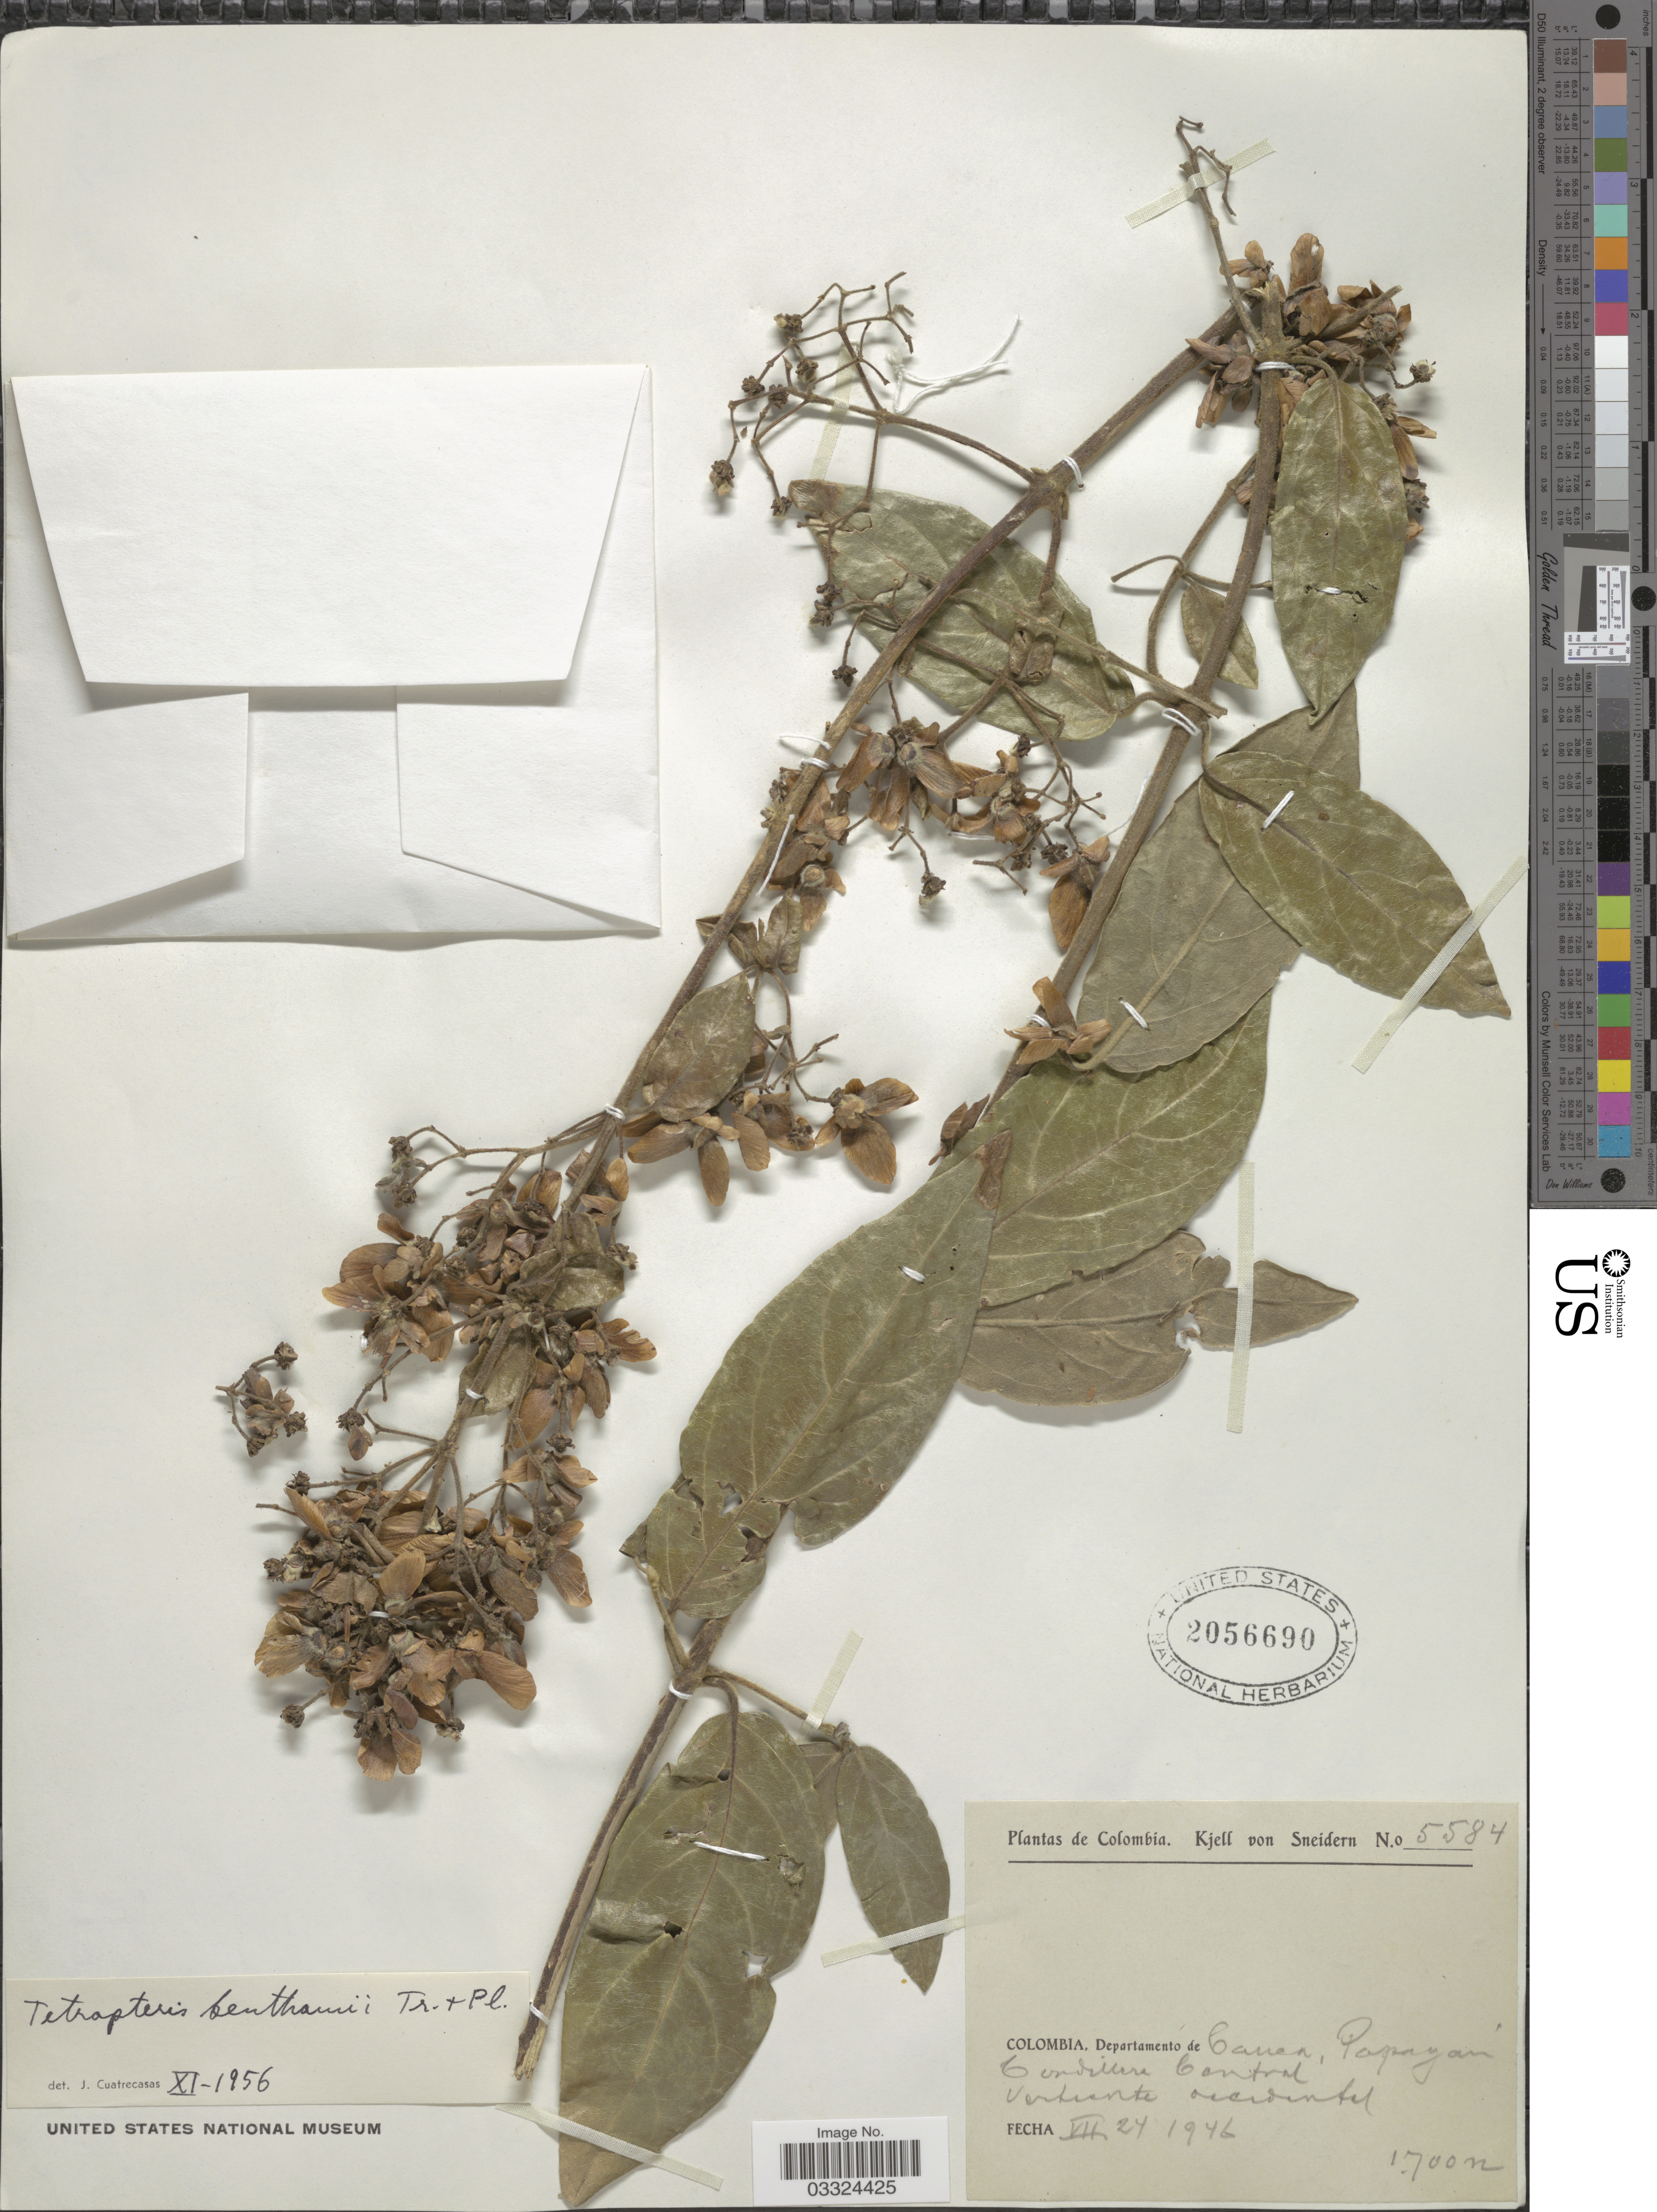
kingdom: Plantae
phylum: Tracheophyta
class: Magnoliopsida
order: Malpighiales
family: Malpighiaceae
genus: Tetrapterys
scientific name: Tetrapterys benthamii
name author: Triana & Planch.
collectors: K. von Sneidern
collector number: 5584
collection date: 1946-07-24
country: Colombia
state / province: Cauca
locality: Departamento de Cauca, Popayán. Cordillera Central. Vertiente Occidental.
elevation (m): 1700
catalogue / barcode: US 2056690